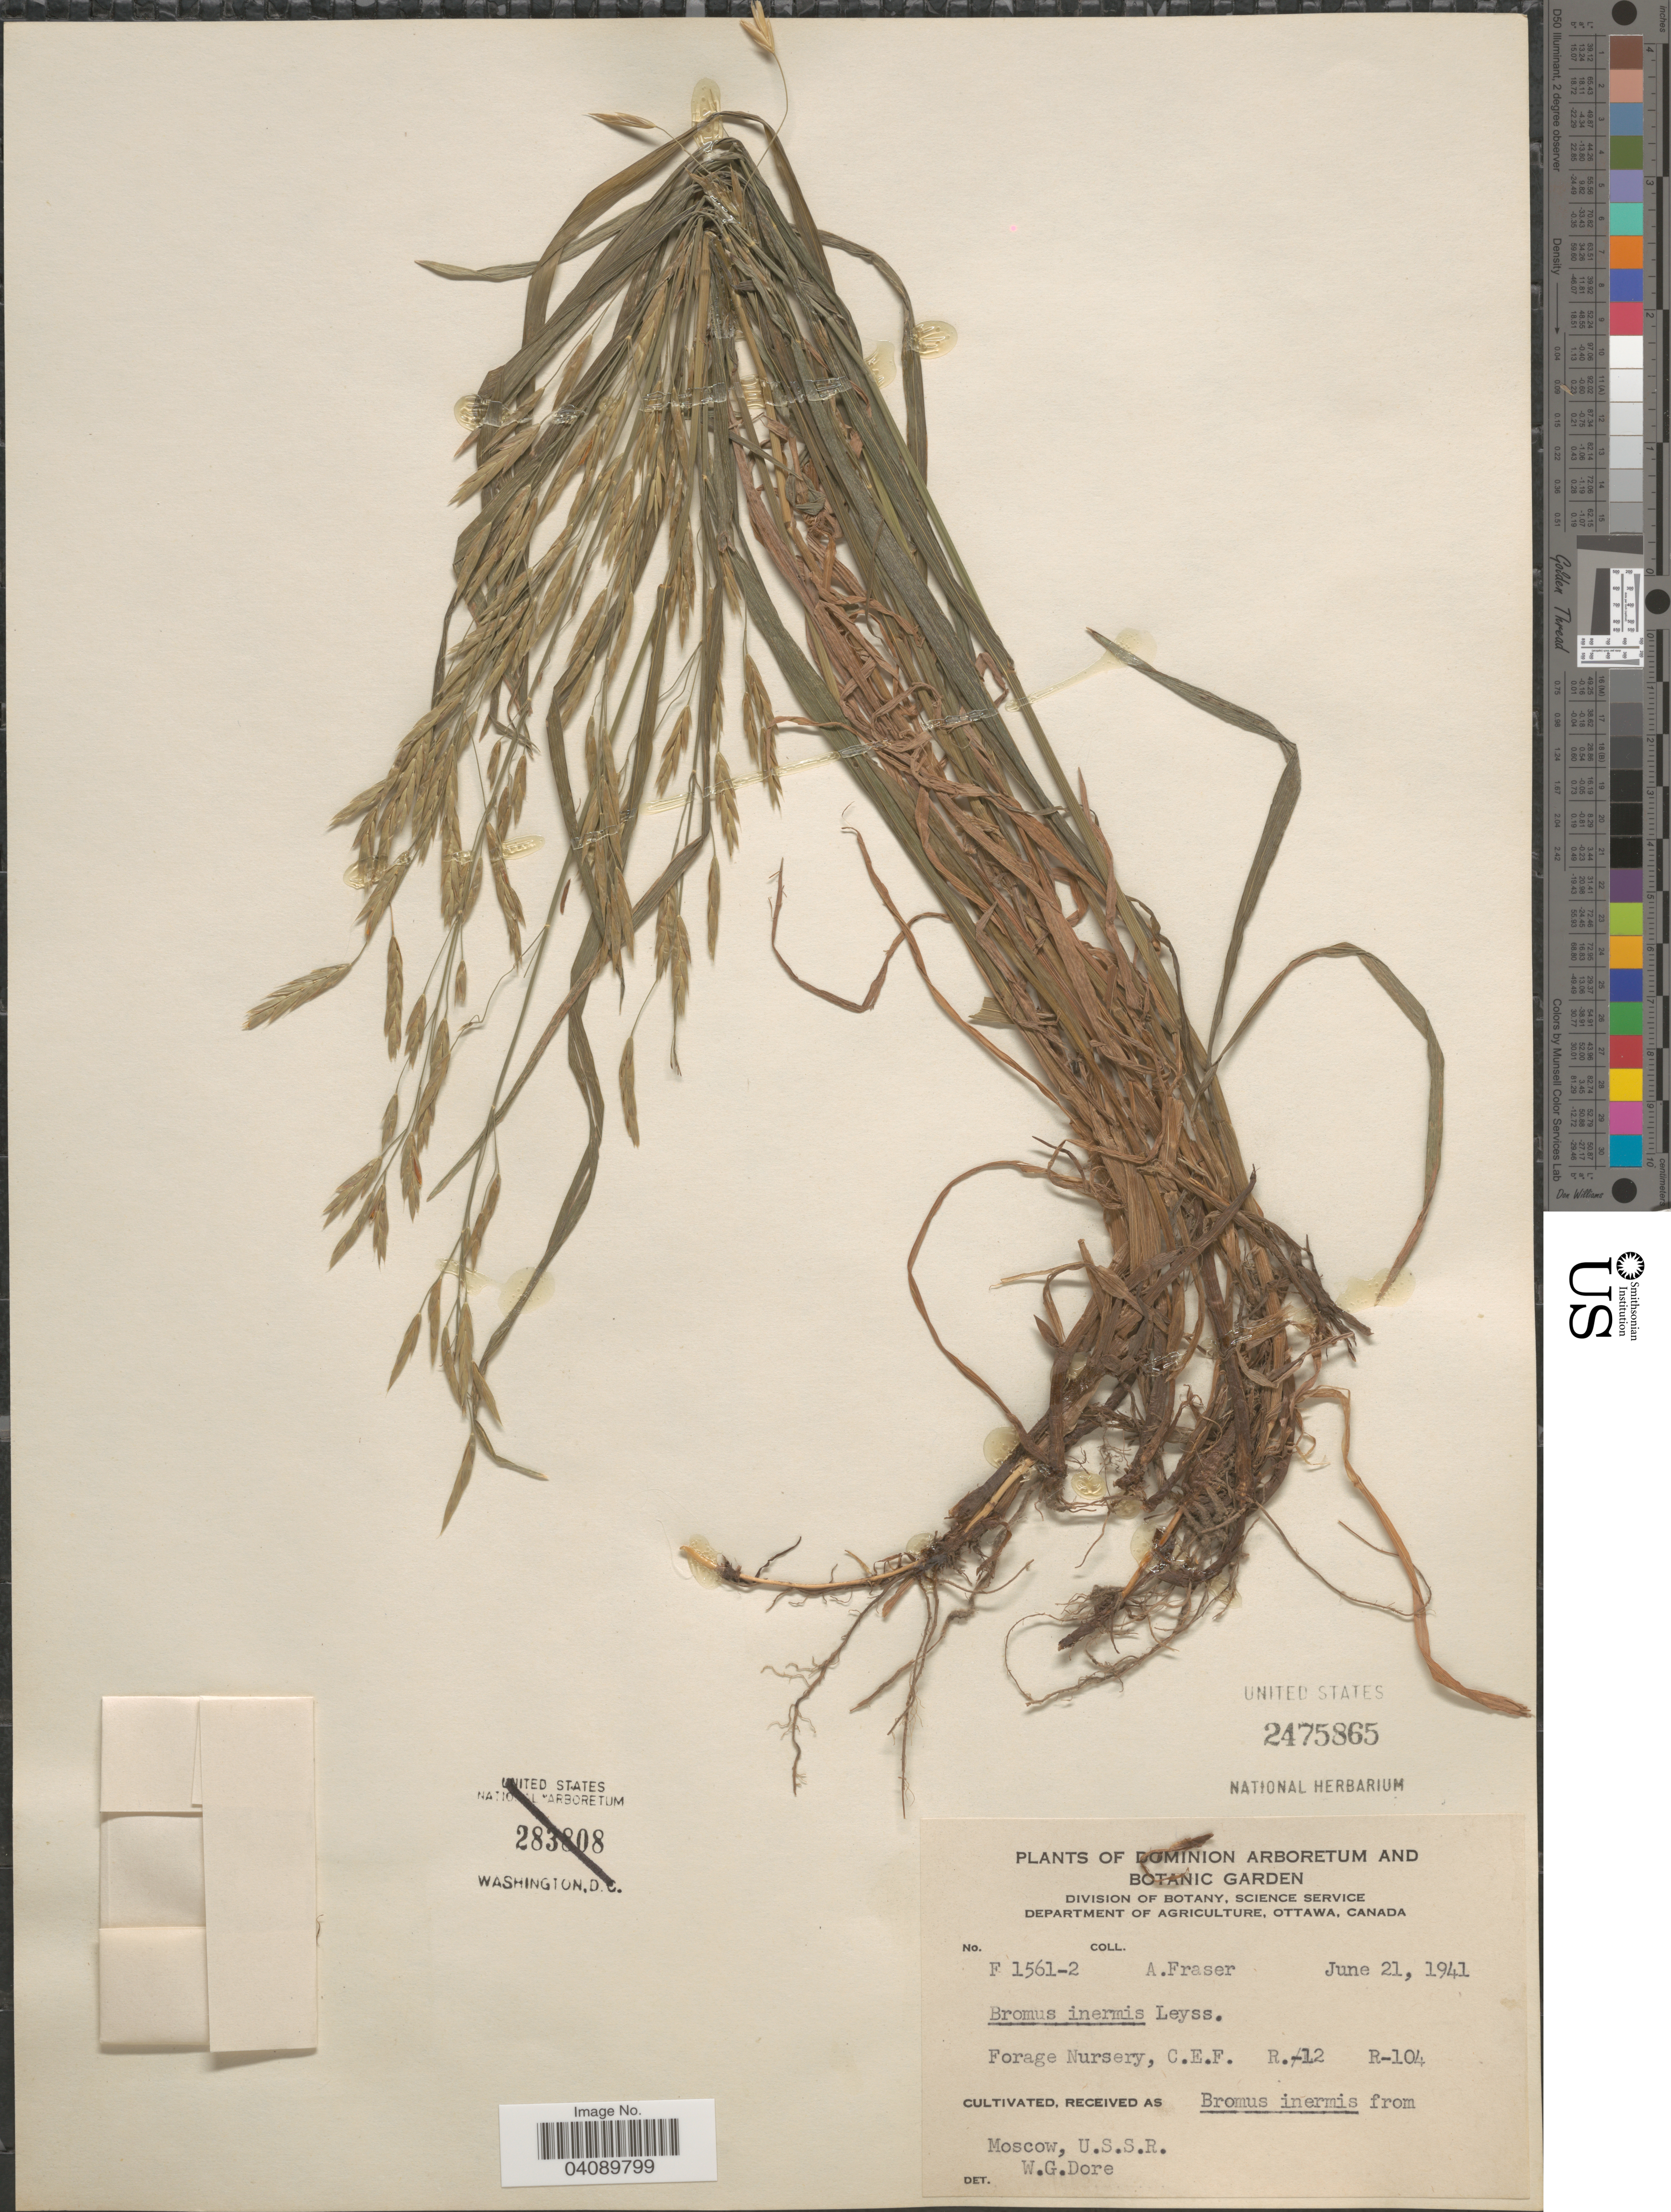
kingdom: Plantae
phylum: Tracheophyta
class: Liliopsida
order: Poales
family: Poaceae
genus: Bromus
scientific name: Bromus inermis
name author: Leyss.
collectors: A. Fraser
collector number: F1561-2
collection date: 1941-06-21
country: Canada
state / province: Ontario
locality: Dominion Arboretum and Botanic Garden. Forage Nursery, C.E.F. R-12 R-102.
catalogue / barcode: US 2475865